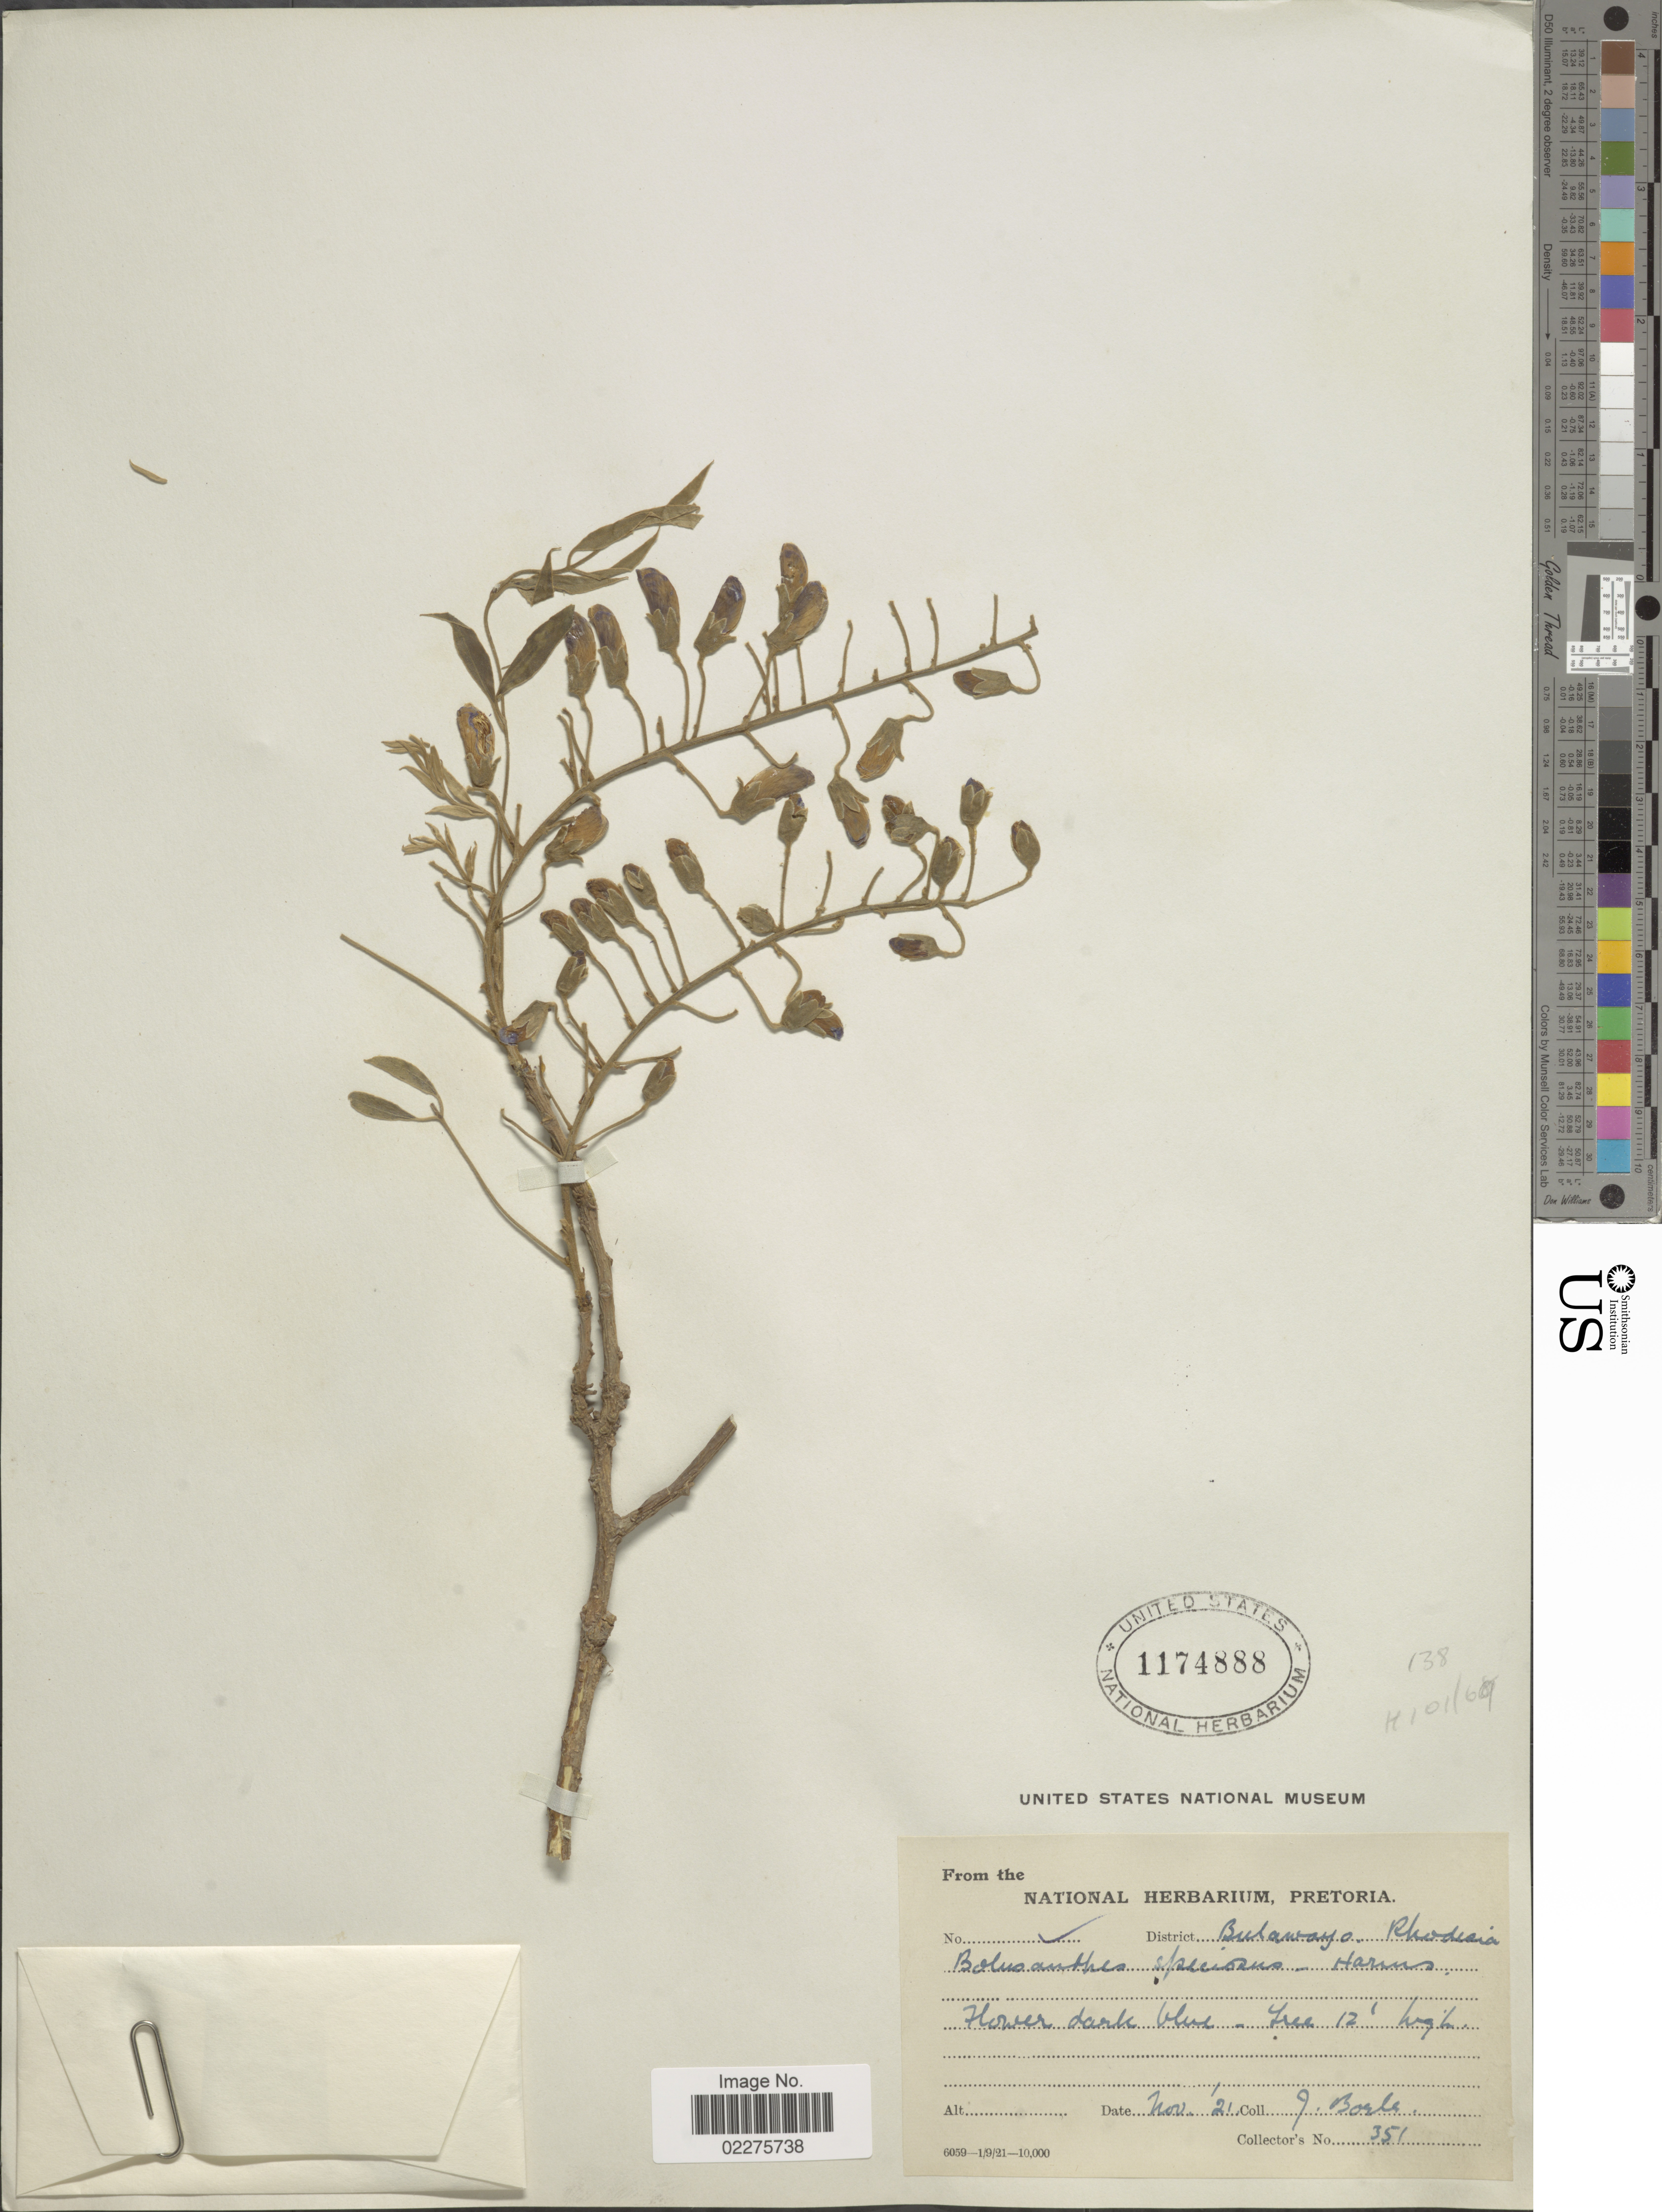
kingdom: Plantae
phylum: Tracheophyta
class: Magnoliopsida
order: Fabales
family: Fabaceae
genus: Bolusanthus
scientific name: Bolusanthus speciosus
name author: (Bolus) Harms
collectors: J. Borle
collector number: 351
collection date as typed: Transcribed d/m/y: /11/21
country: Zimbabwe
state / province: Bulawayo (city)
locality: Rhodesia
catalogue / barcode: US 1174888